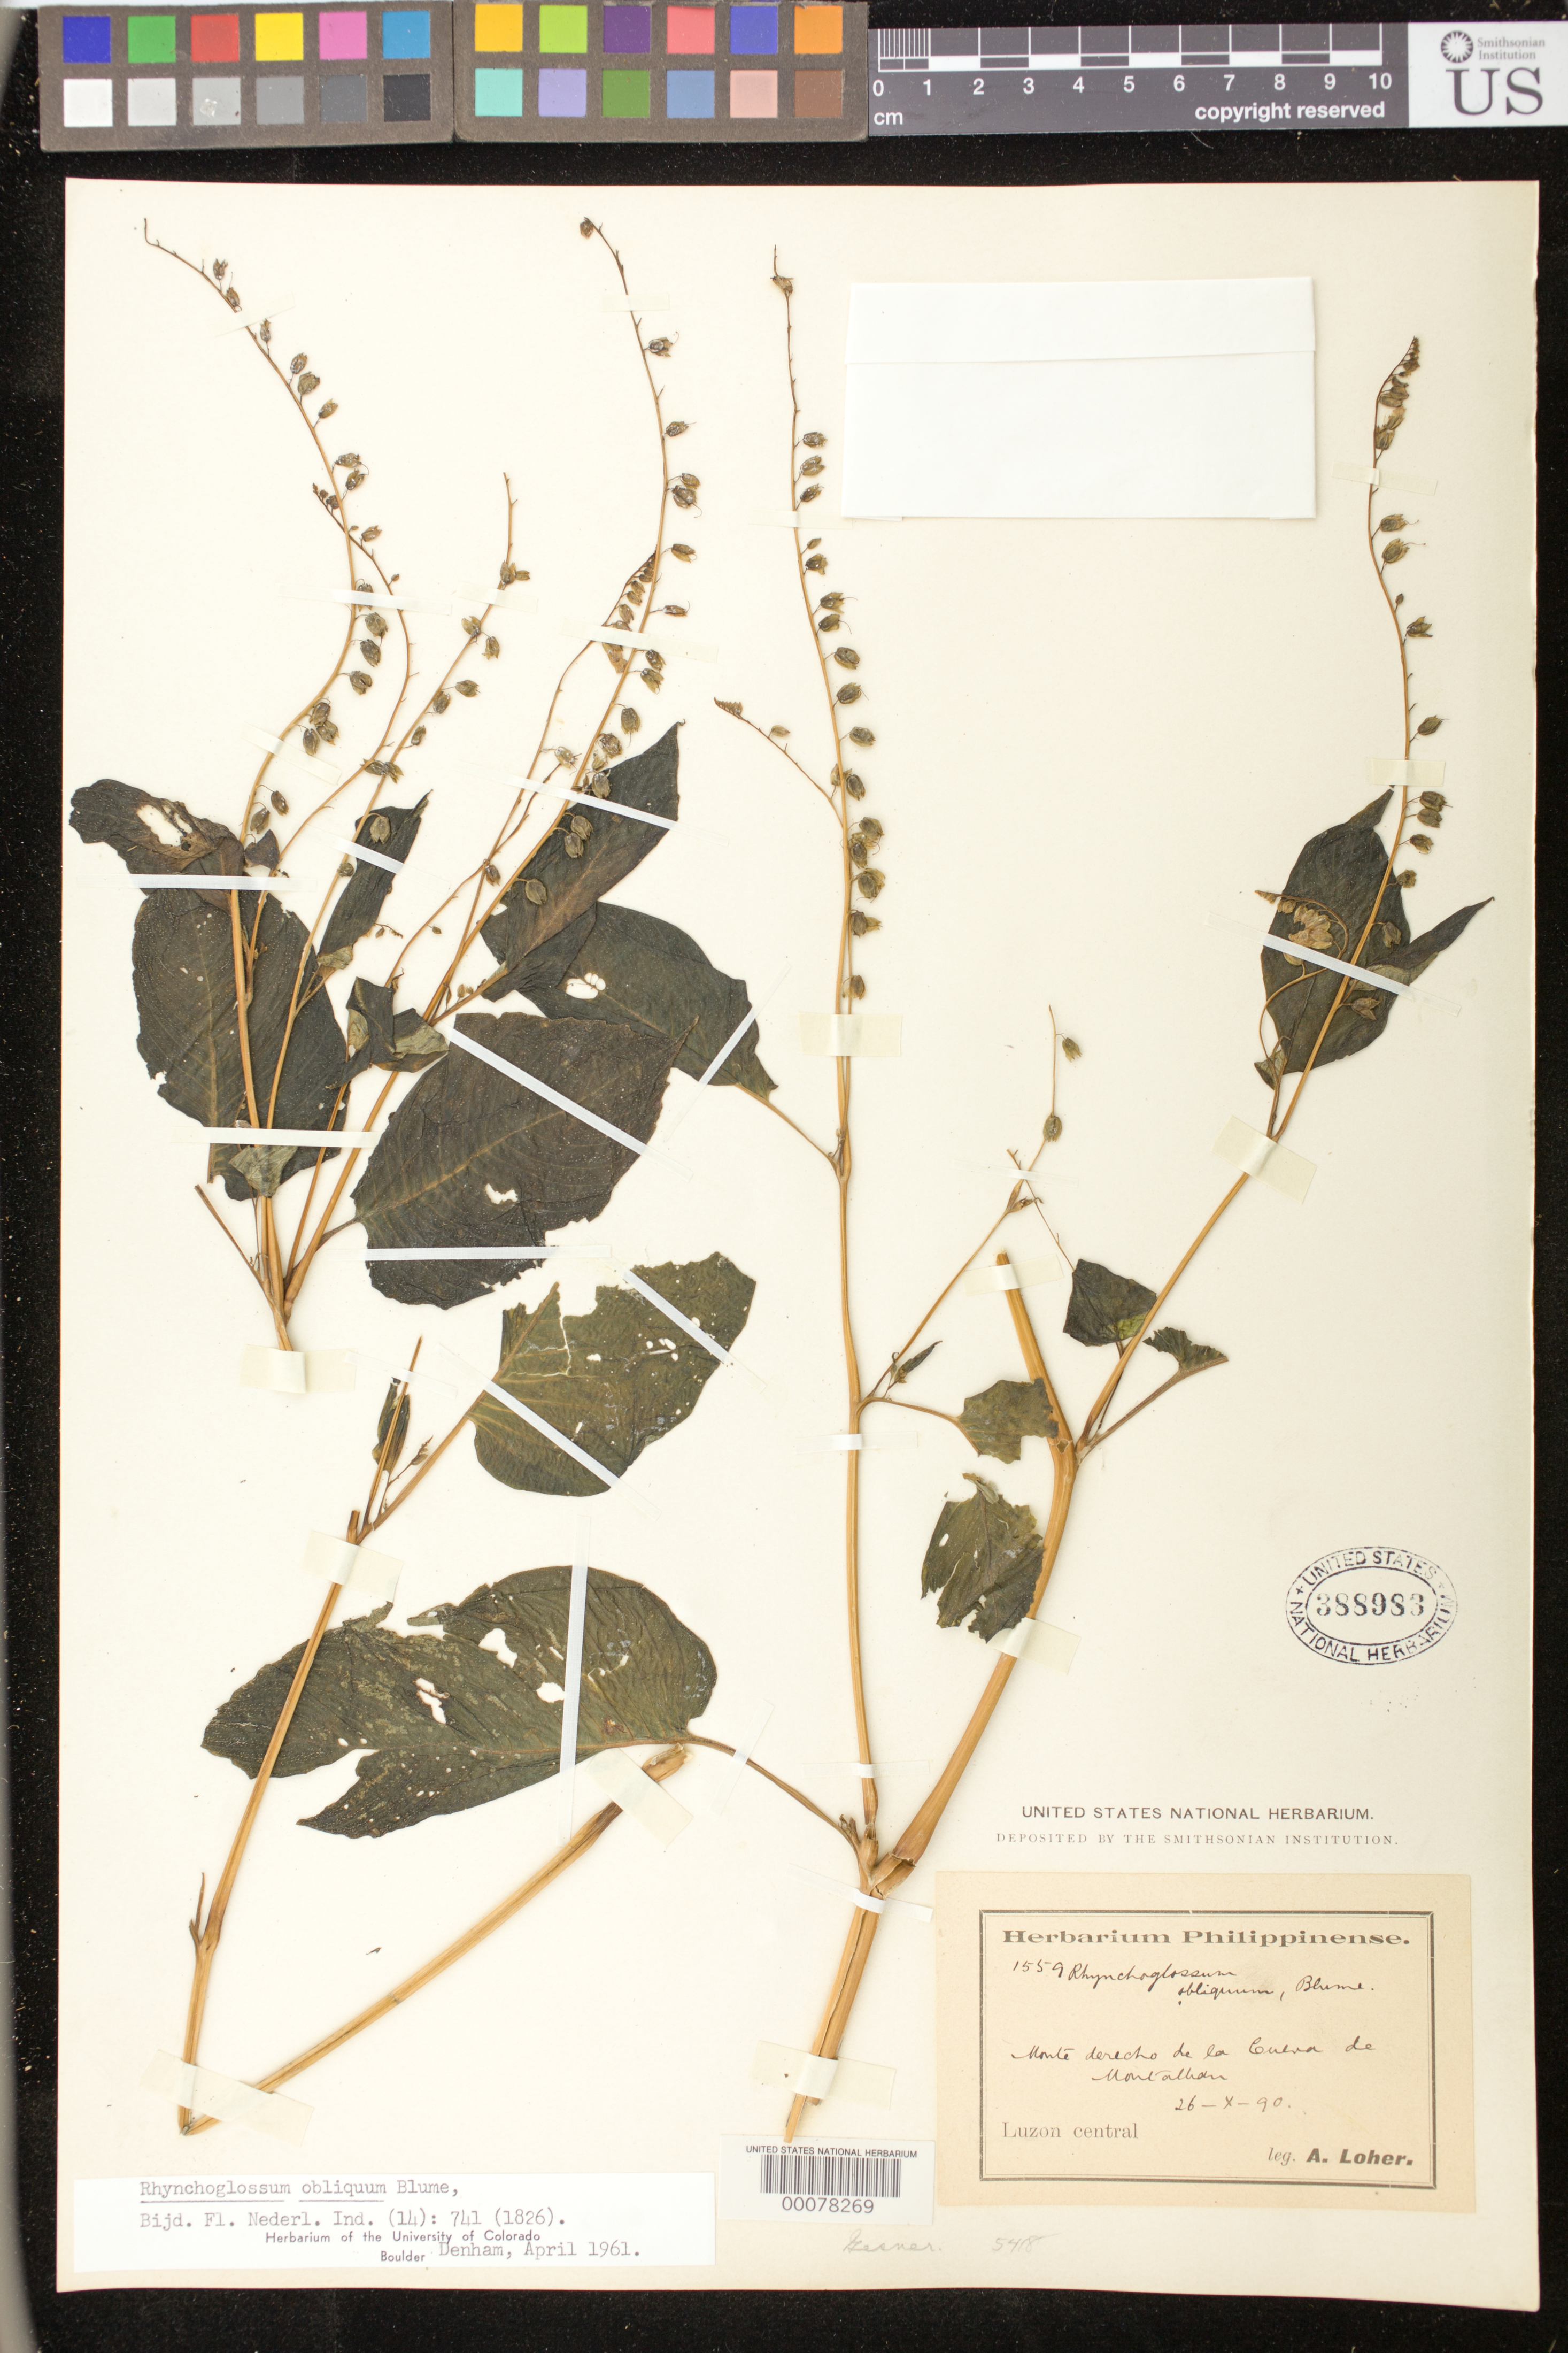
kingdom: Plantae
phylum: Tracheophyta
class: Magnoliopsida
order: Lamiales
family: Gesneriaceae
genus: Rhynchoglossum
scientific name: Rhynchoglossum obliquum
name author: Blume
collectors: A. Loher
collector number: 1559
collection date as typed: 26 Oct 1890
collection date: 1890-10-26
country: Philippines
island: Luzon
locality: Monte derecho de la cuera de montalban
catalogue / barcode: US 388983